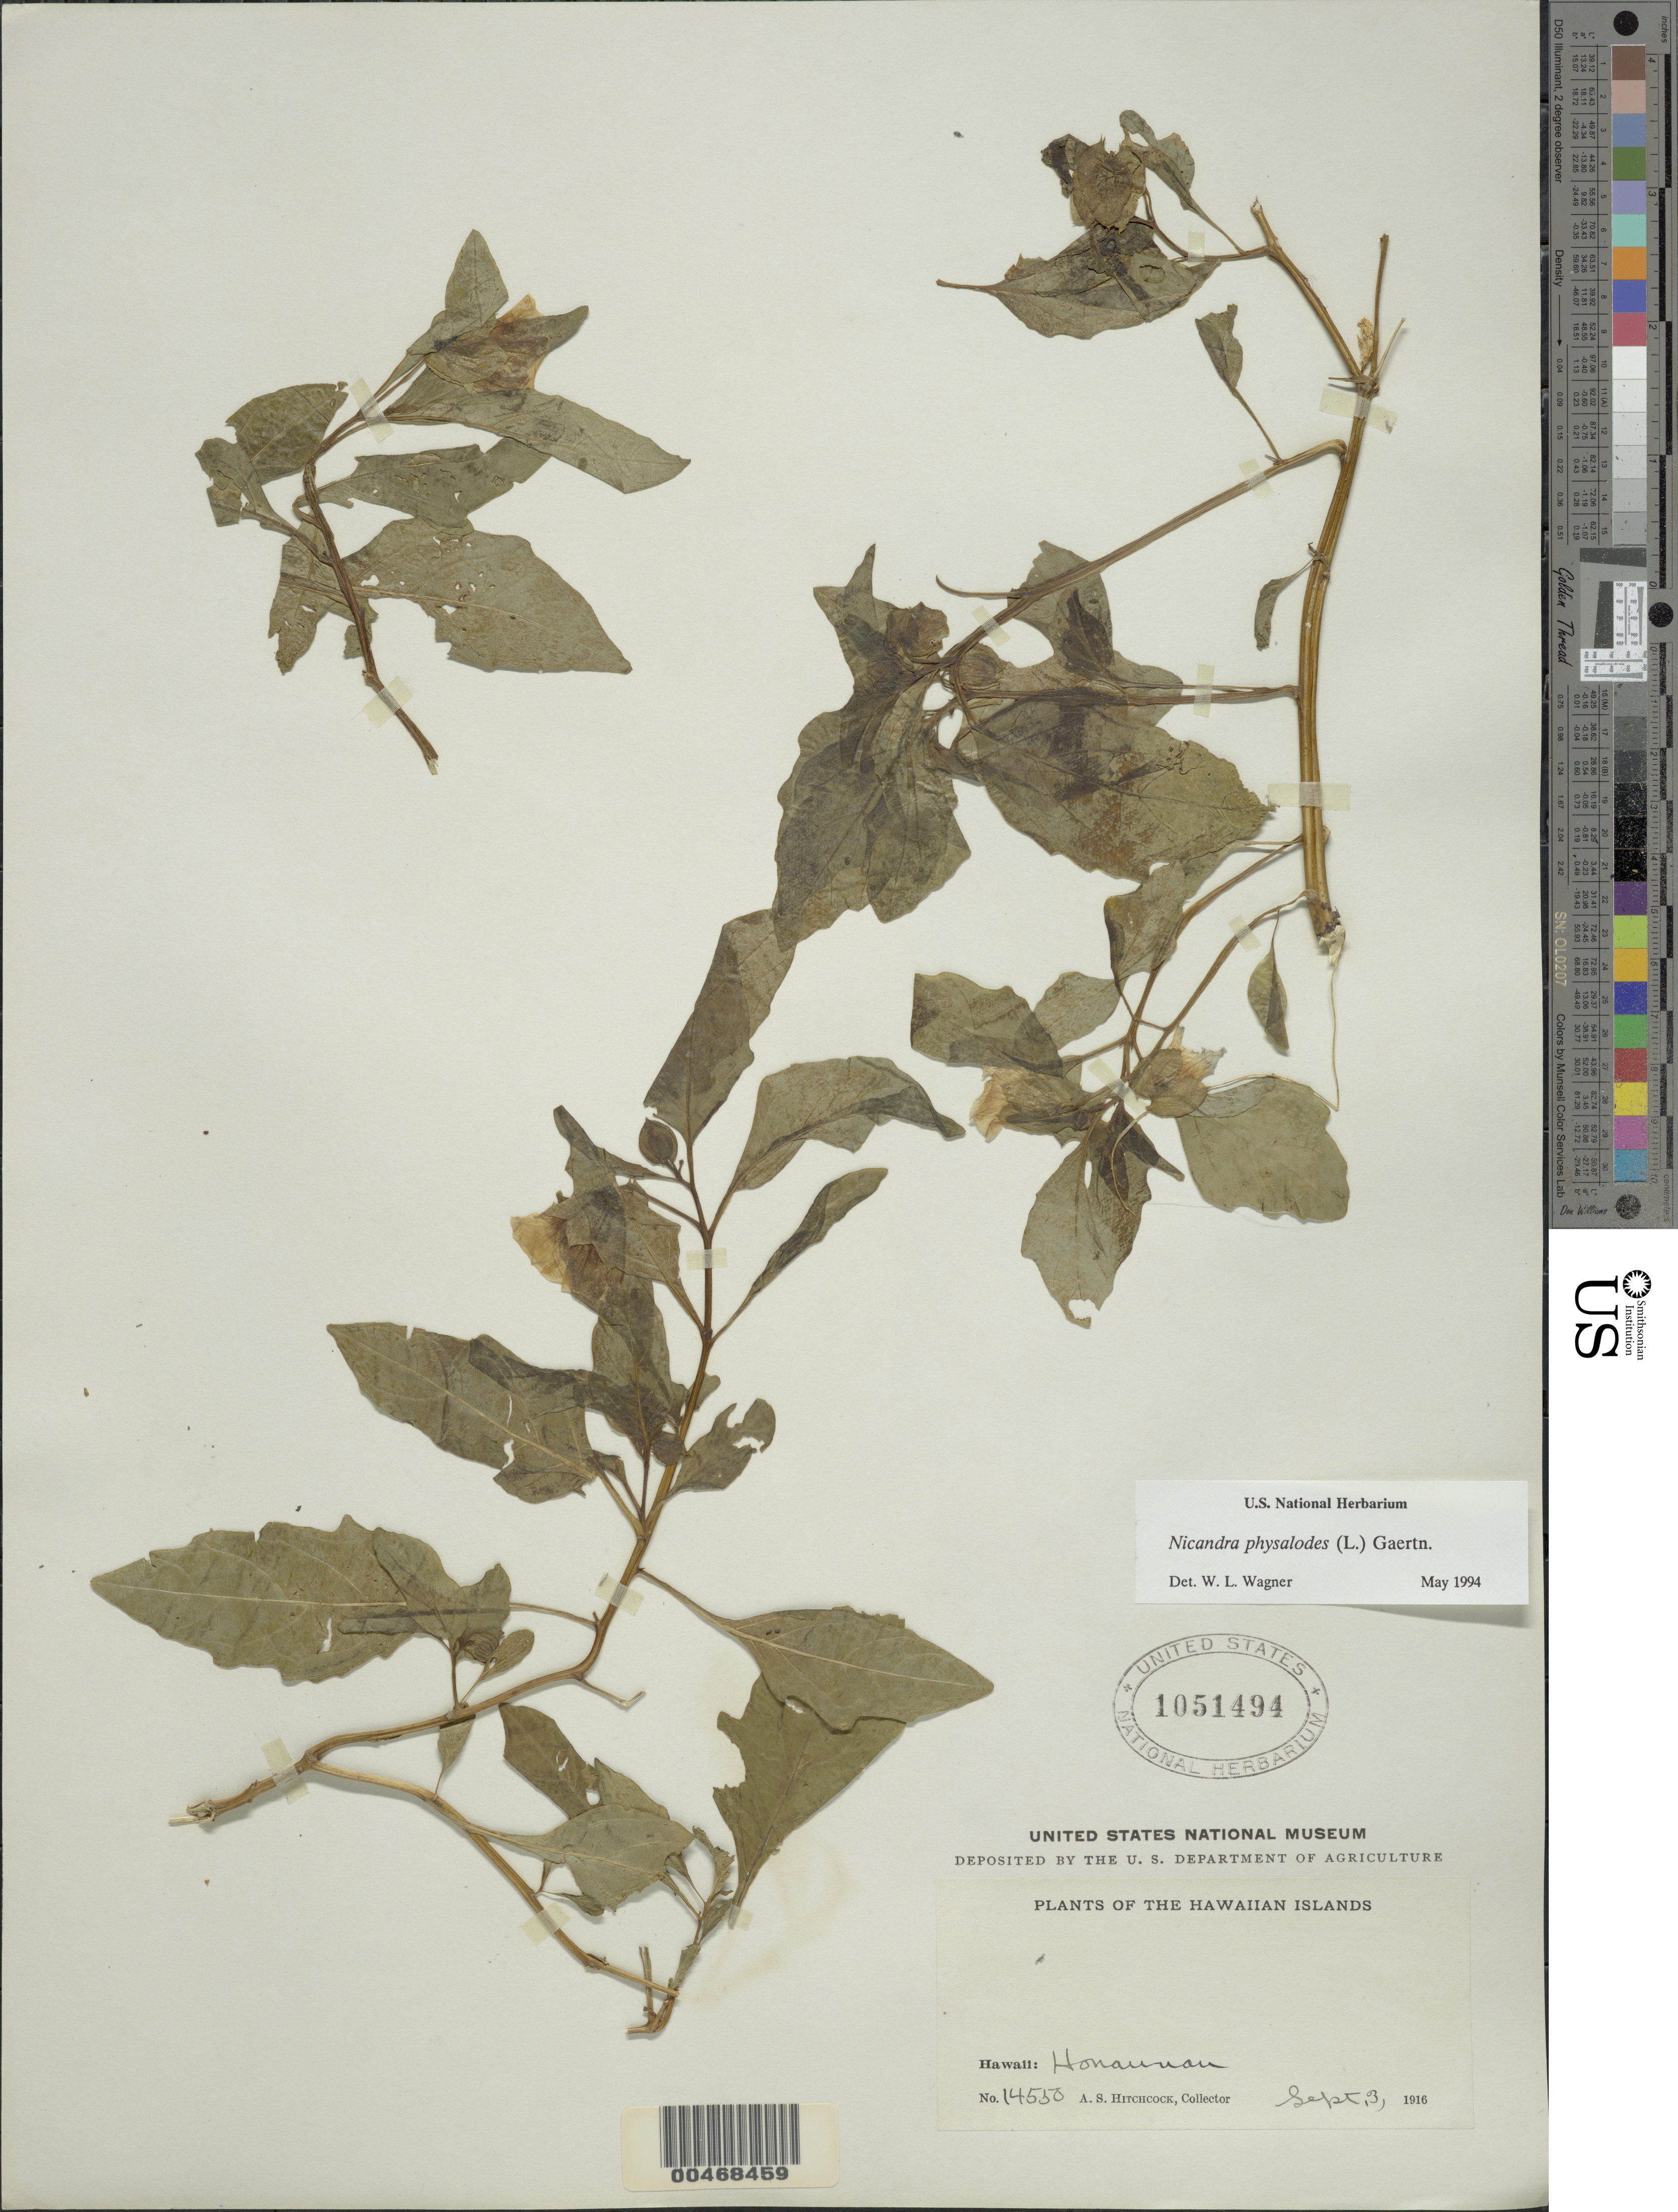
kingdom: Plantae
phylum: Tracheophyta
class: Magnoliopsida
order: Solanales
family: Solanaceae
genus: Nicandra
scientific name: Nicandra physalodes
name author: (L.) Gaertn.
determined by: Wagner, W. L., (BOT), Smithsonian Institution - National Museum of Natural History (UNITED STATES)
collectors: A. S. Hitchcock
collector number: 14550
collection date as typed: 3 Sep 1916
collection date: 1916-09-03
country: United States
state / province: Hawaii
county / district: Hawaii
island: Hawaii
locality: Honaunau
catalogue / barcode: US 1051494